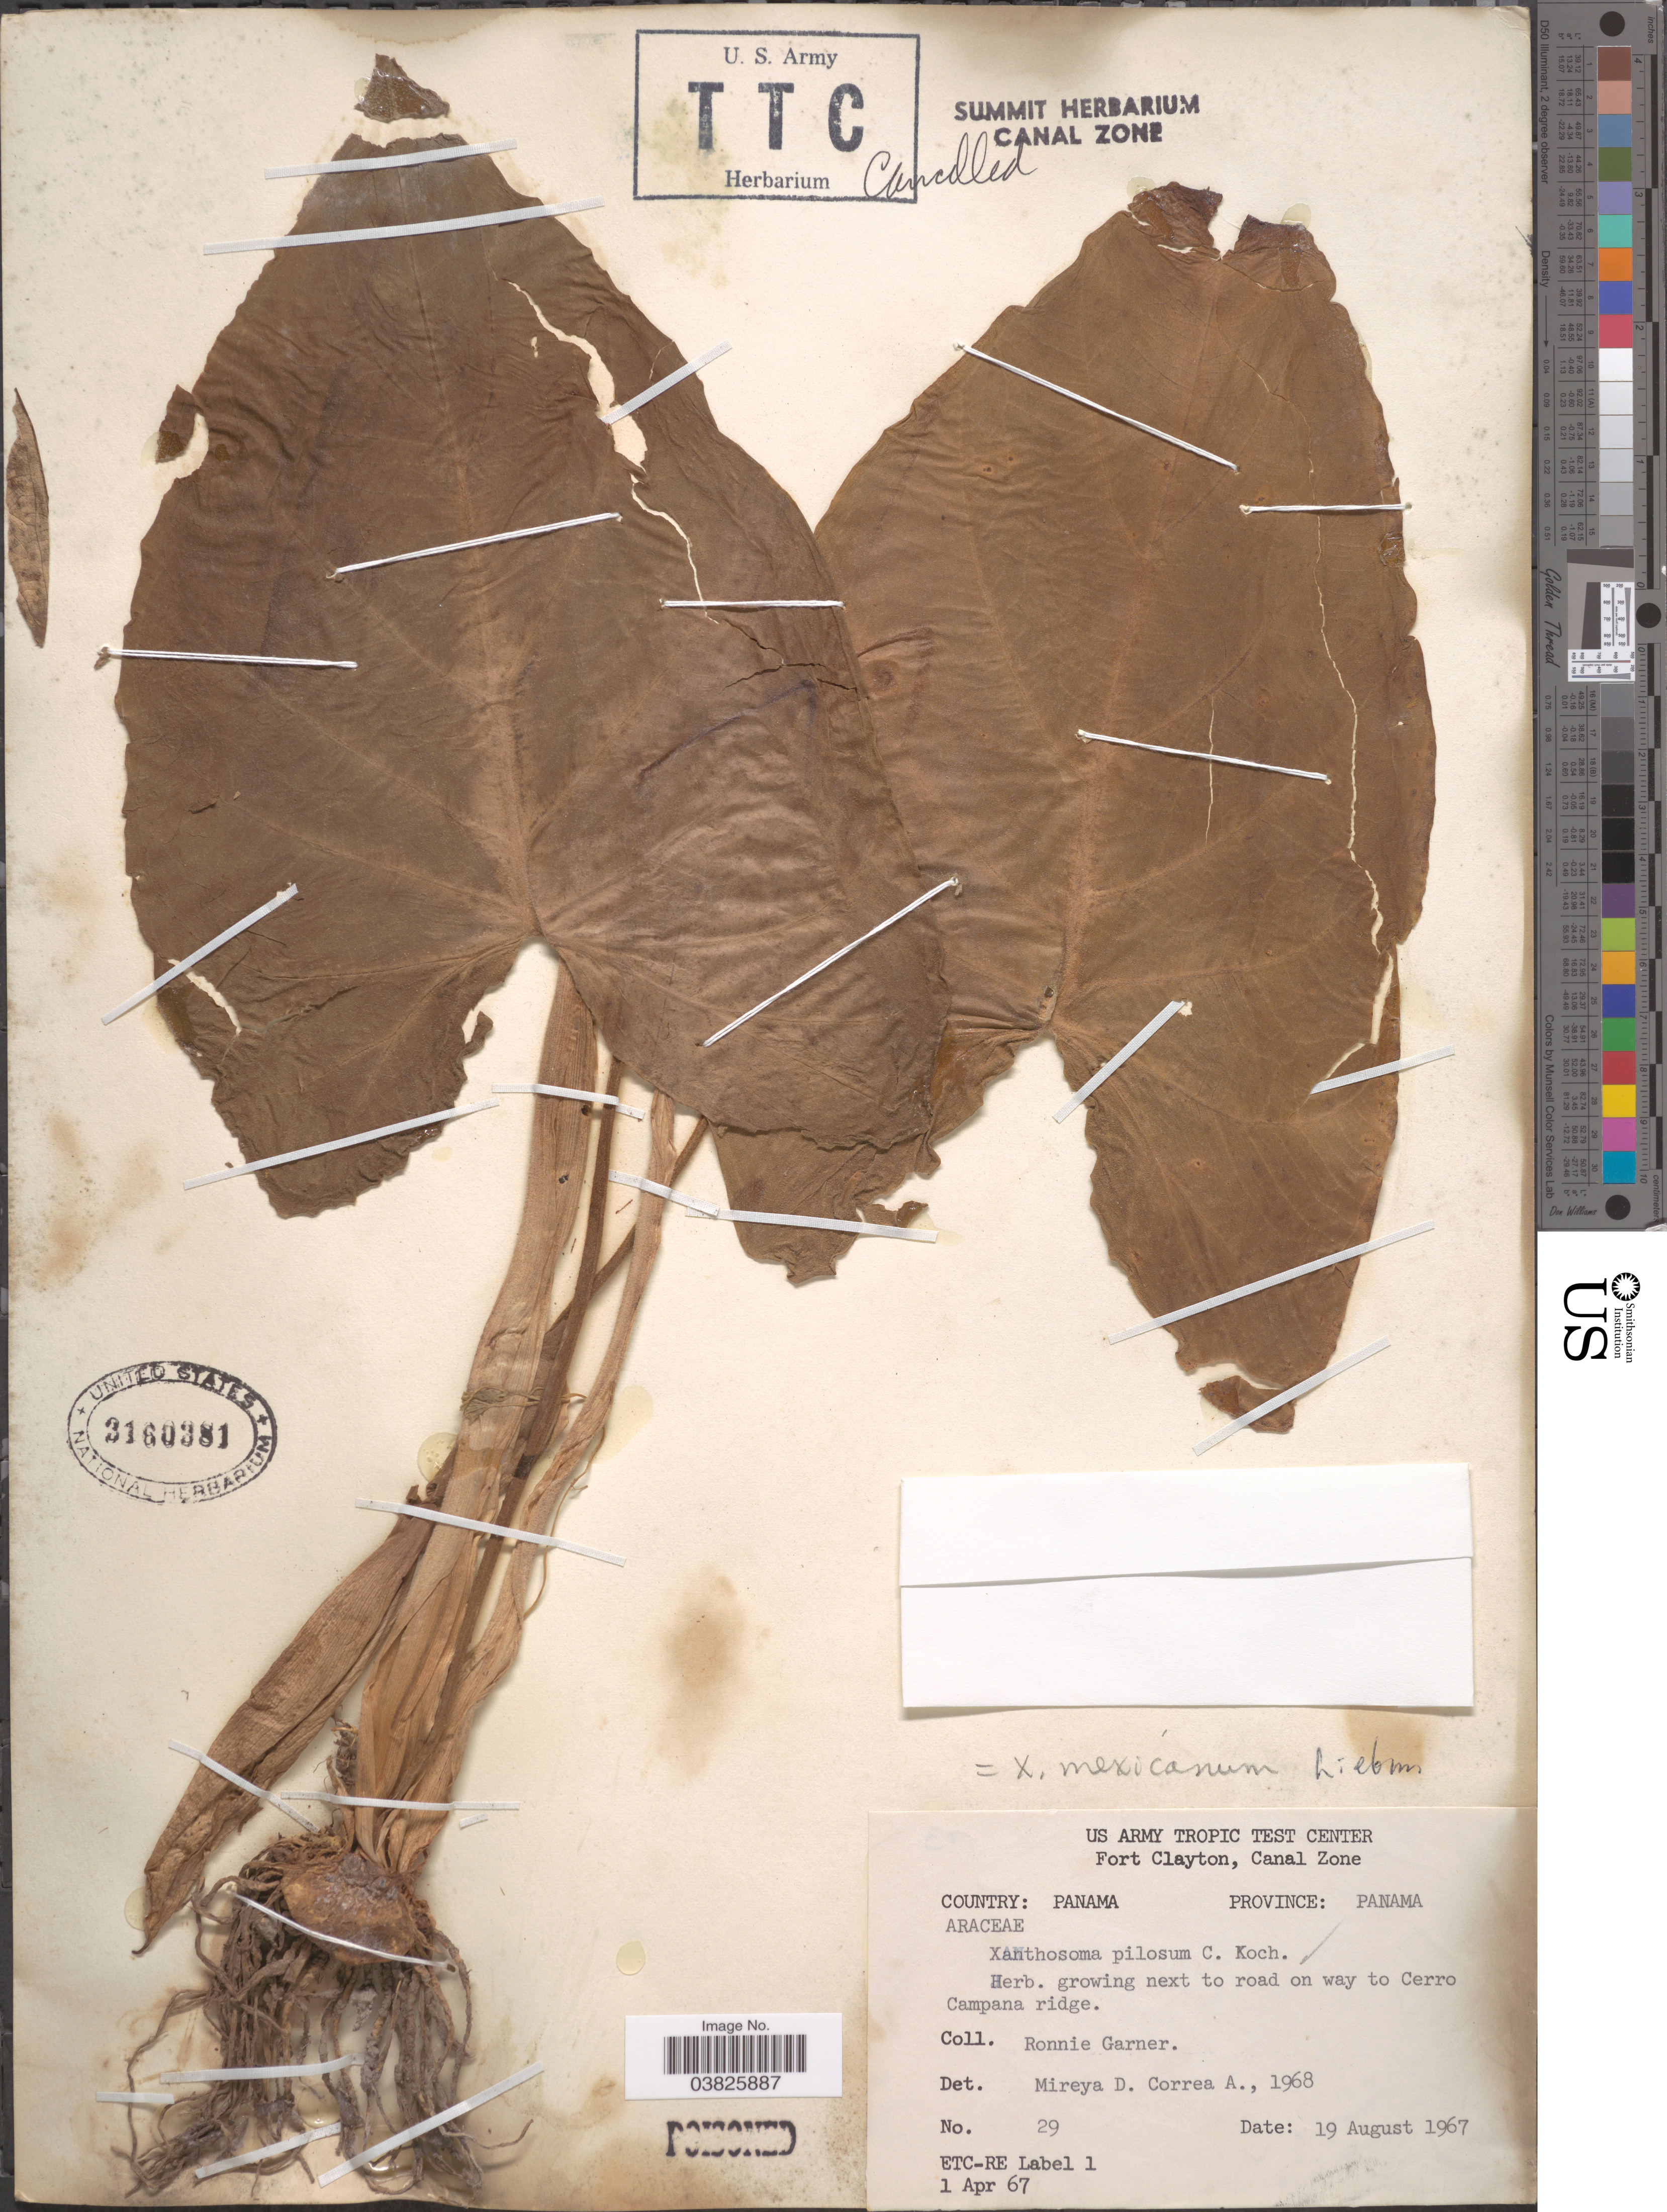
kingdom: Plantae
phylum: Tracheophyta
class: Liliopsida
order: Alismatales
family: Araceae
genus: Xanthosoma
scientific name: Xanthosoma mexicanum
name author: Liebm.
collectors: R. J. Garner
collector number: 29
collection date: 1967-08-19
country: Panama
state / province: Panamá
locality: Growing next to road on way to Cerro Campana ridge.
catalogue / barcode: US 3160381